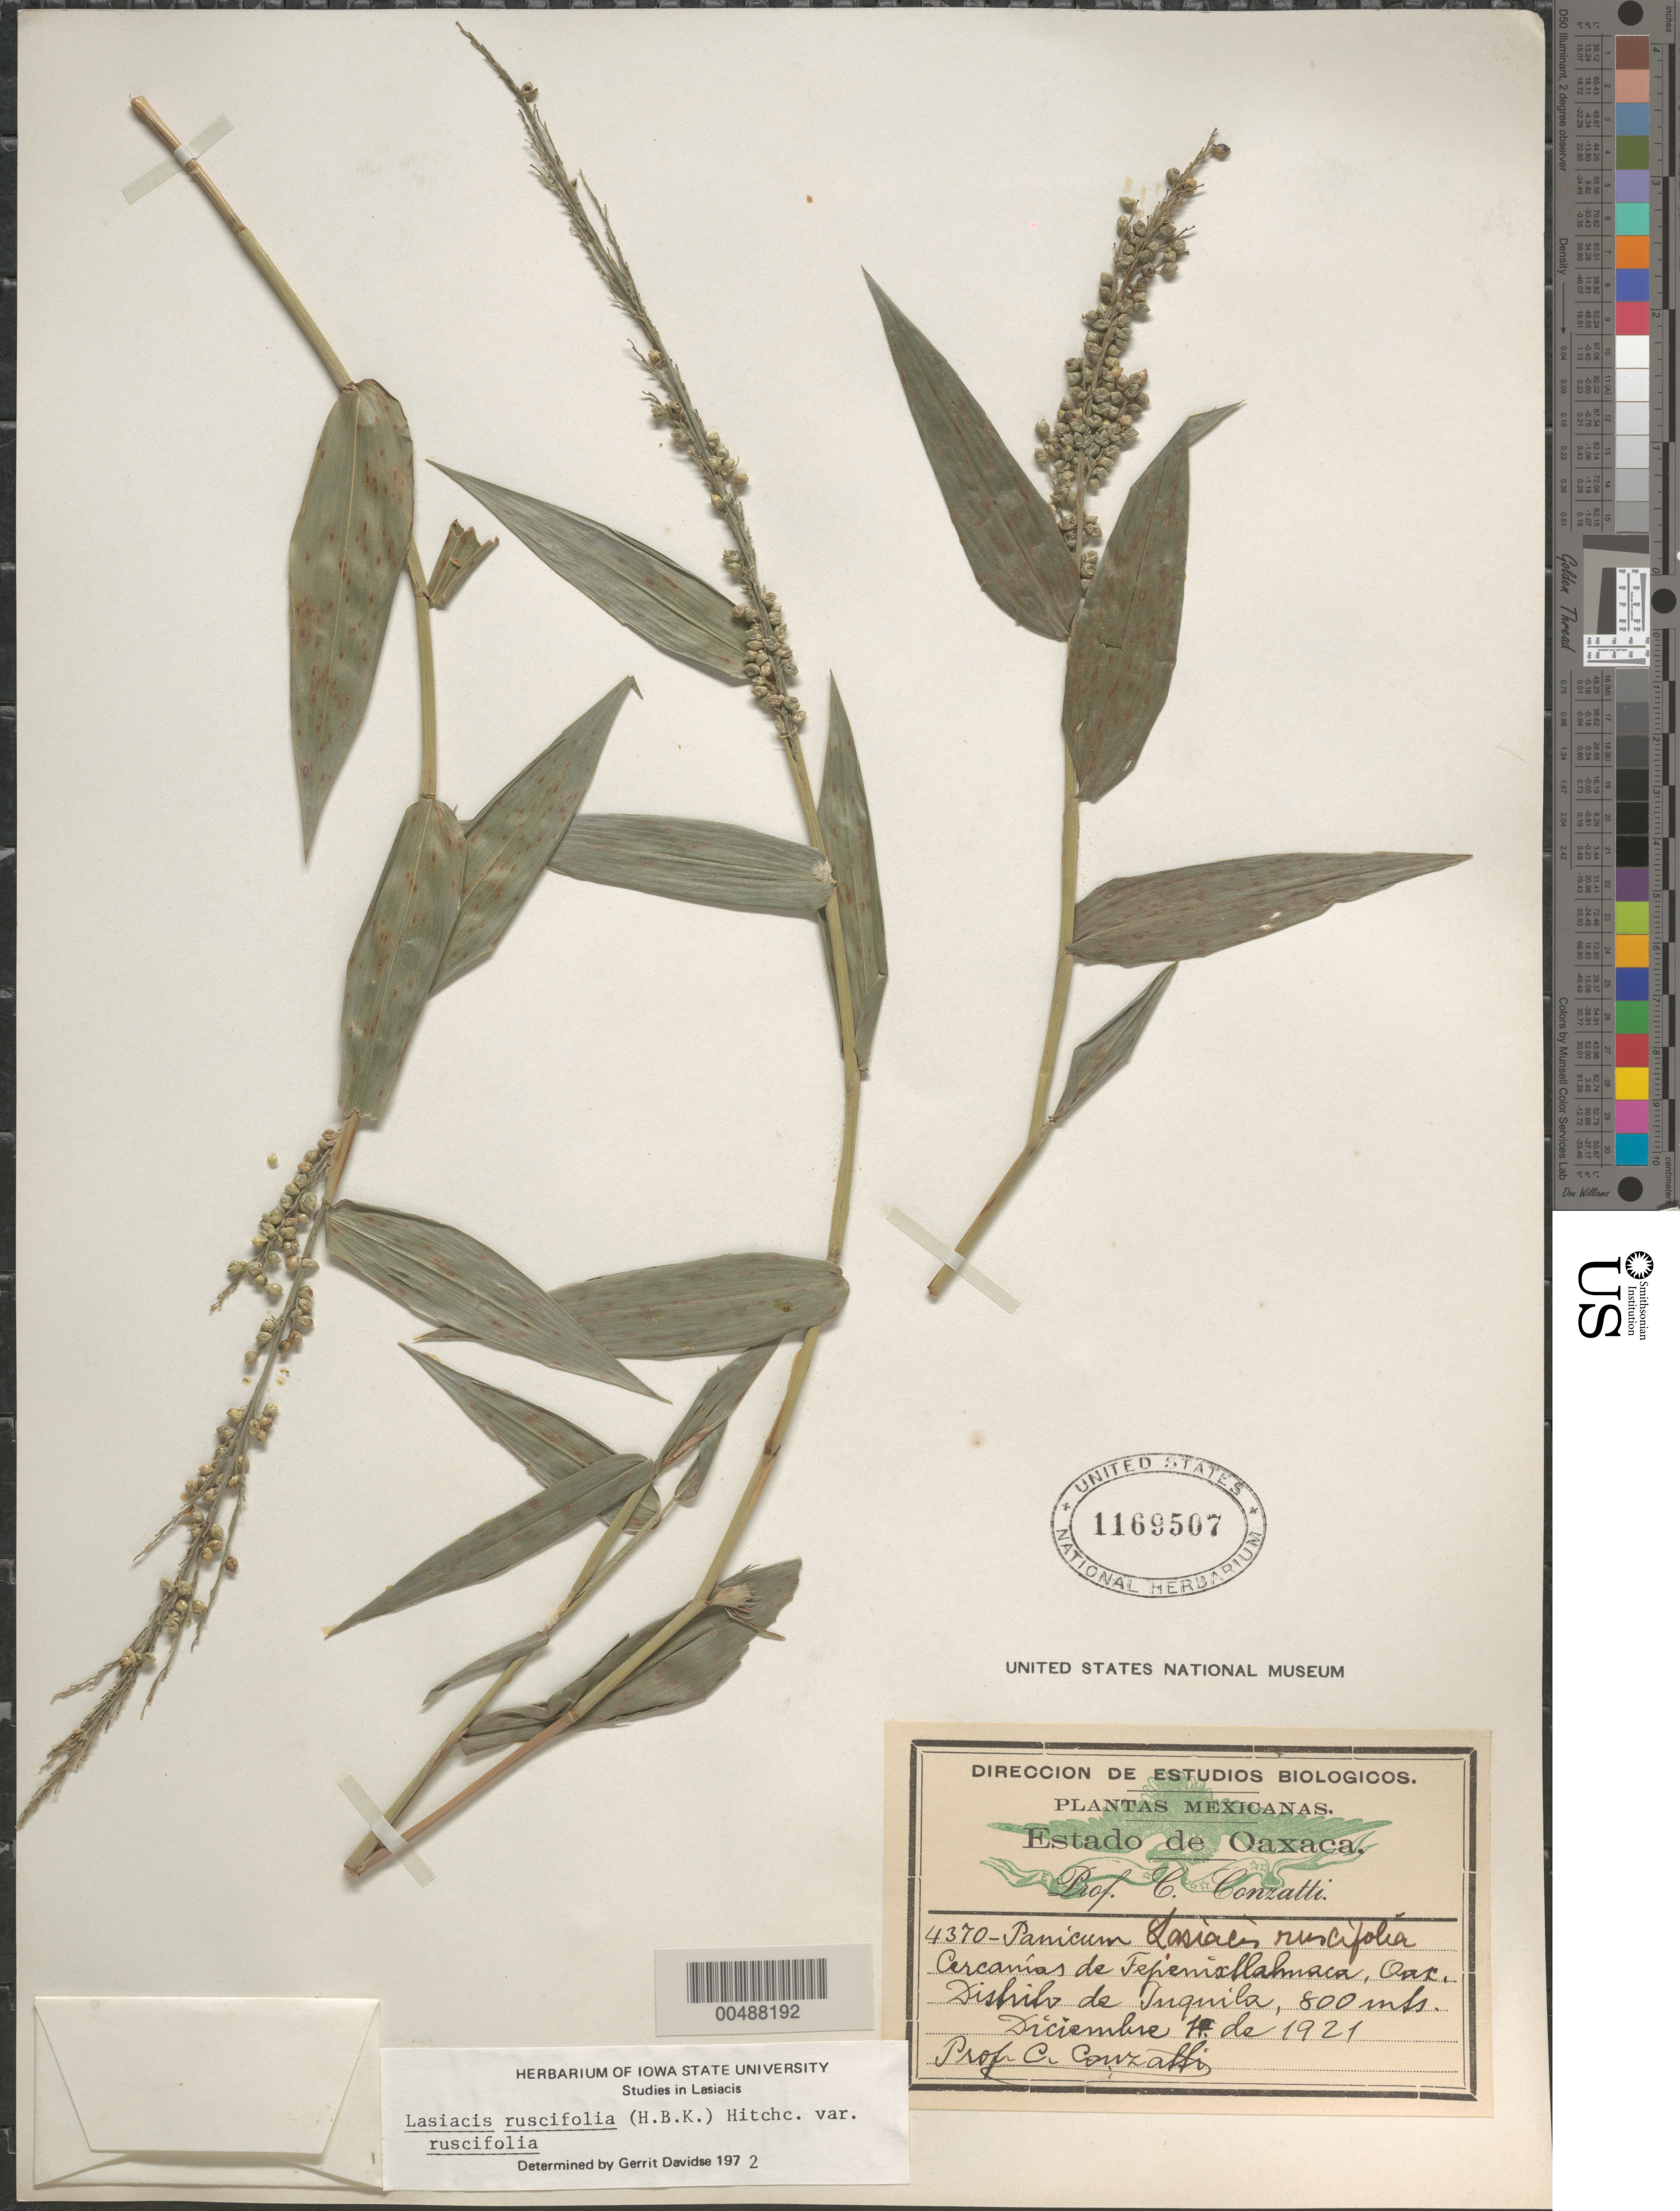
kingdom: Plantae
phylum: Tracheophyta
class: Liliopsida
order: Poales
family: Poaceae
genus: Lasiacis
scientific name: Lasiacis ruscifolia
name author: (Kunth) Hitchc.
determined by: Davidse, Gerrit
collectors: C. Conzatti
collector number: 4370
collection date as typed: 4 Dec 1921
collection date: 1921-12-04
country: Mexico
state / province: Oaxaca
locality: Cercan¡as de Fepemixtlalmaca, Dist de Tuquila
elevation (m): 800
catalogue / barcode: US 1169507